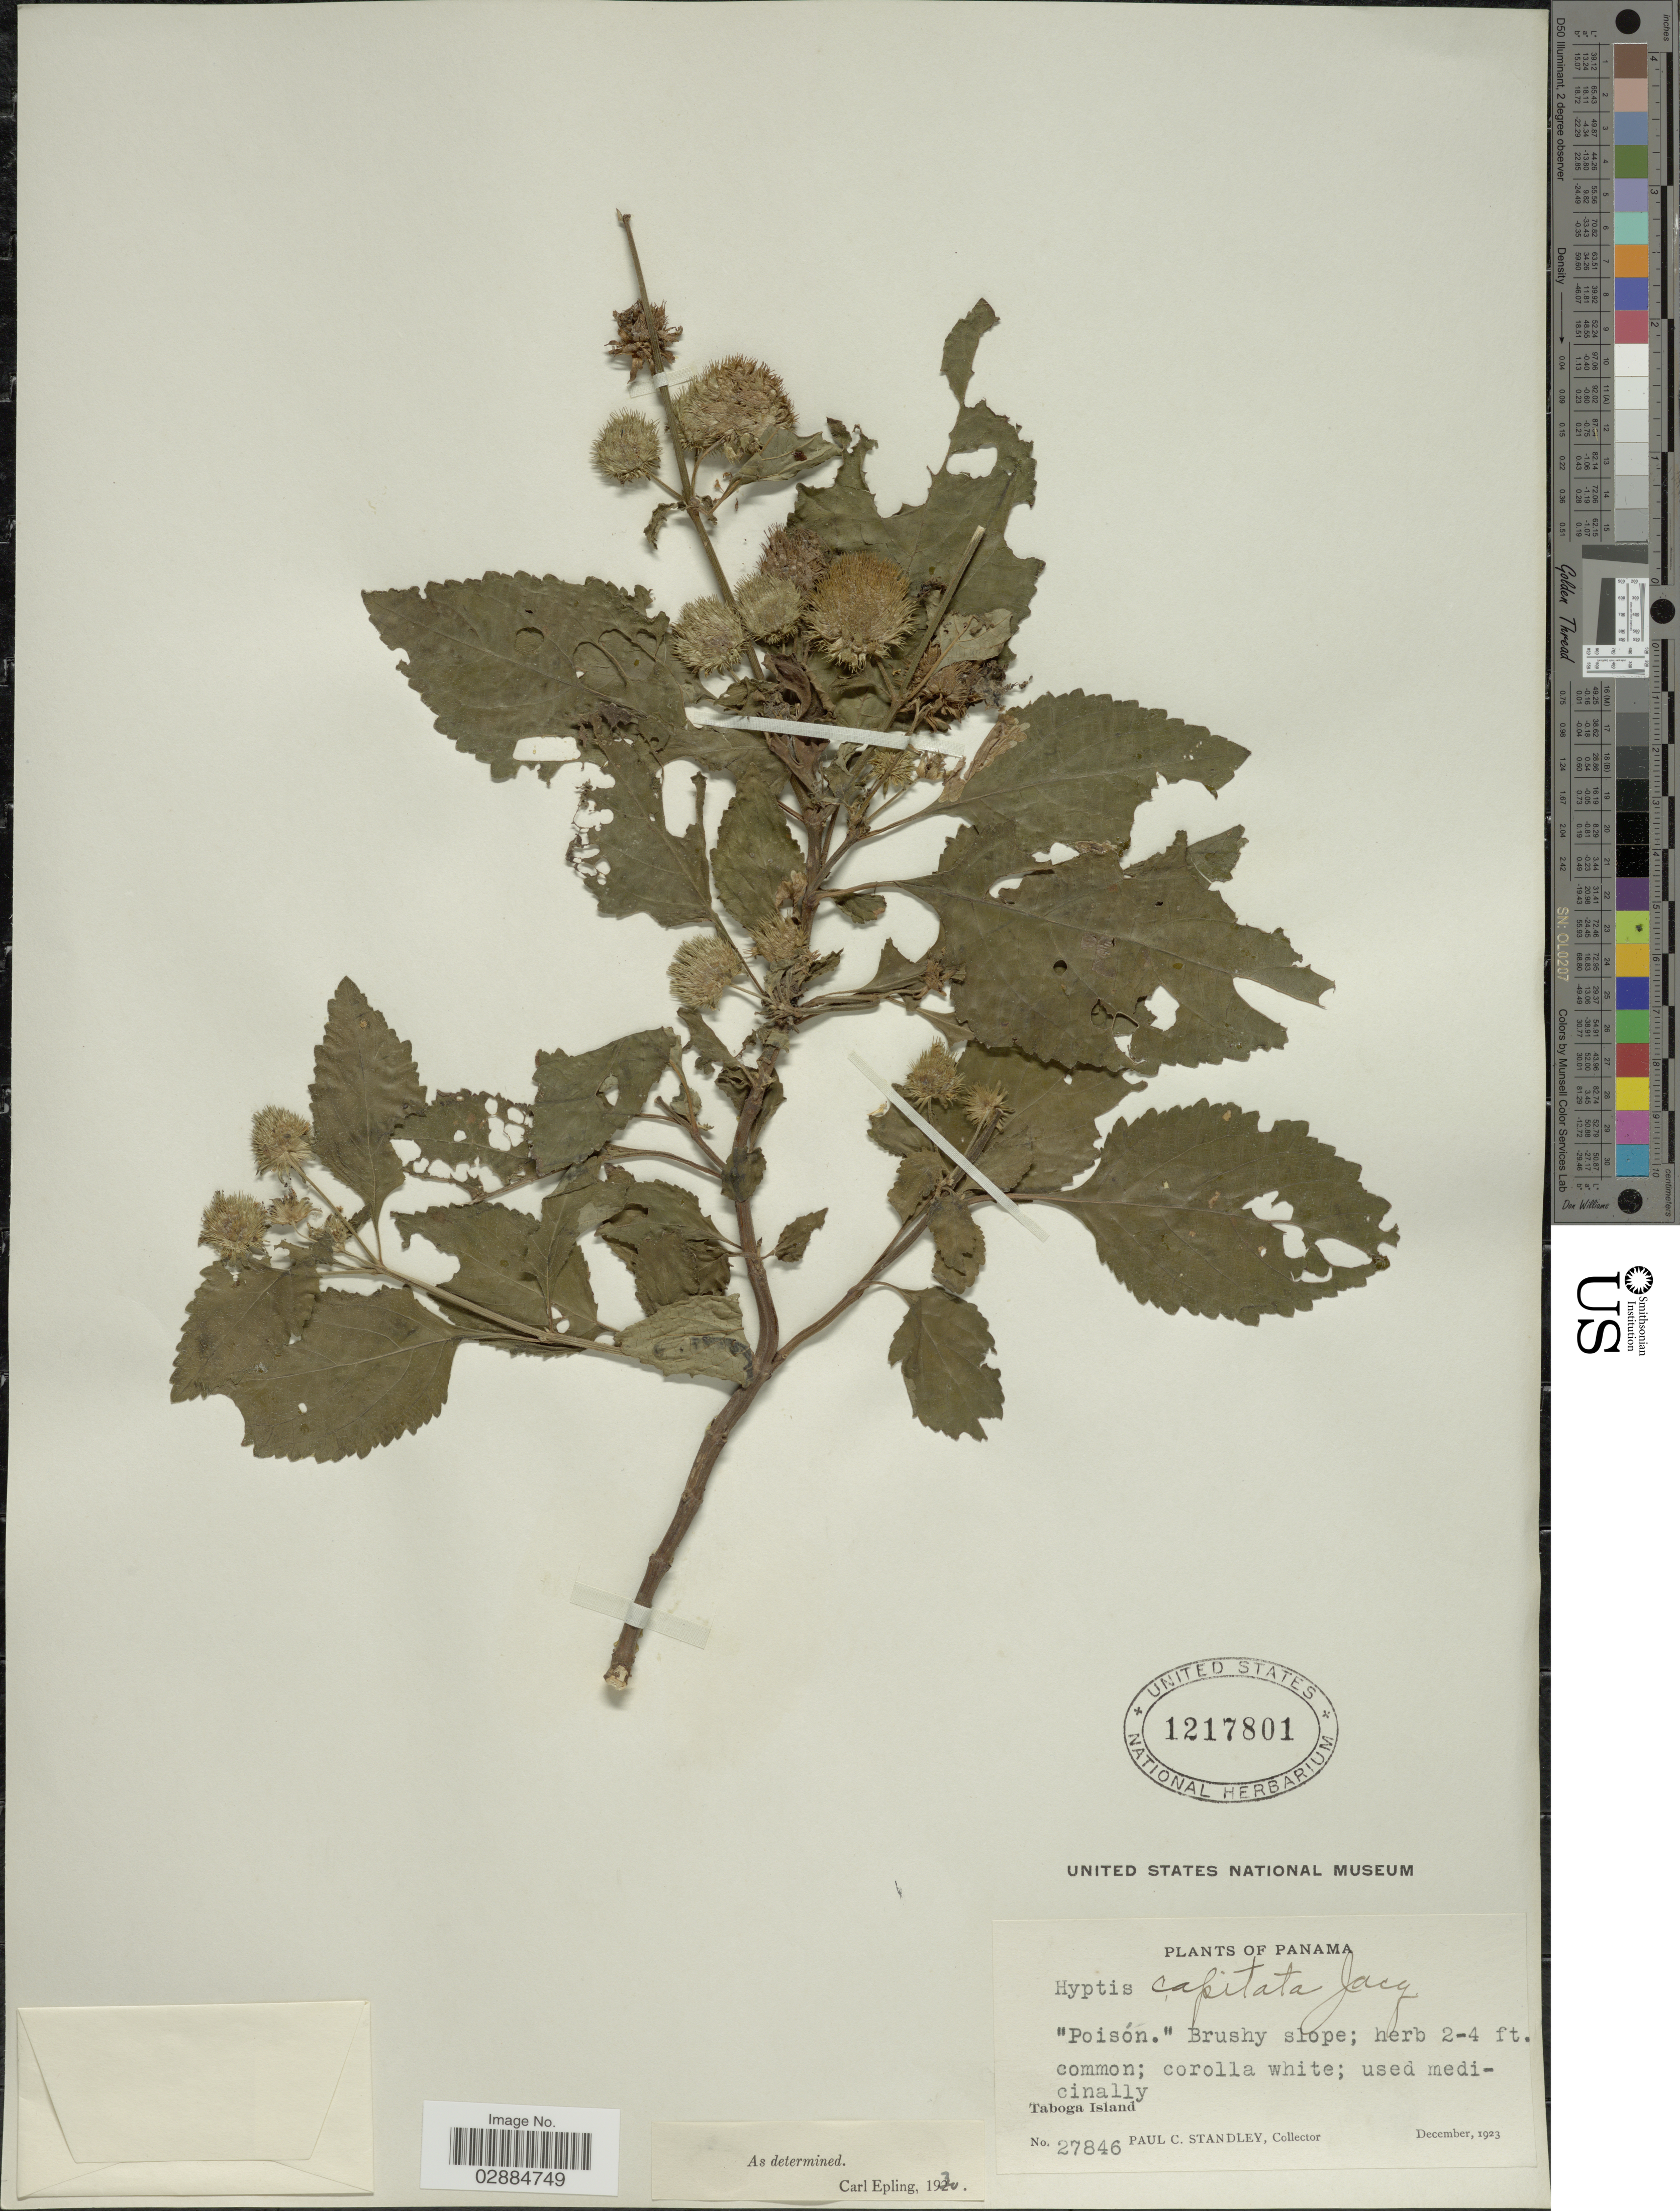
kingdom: Plantae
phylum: Tracheophyta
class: Magnoliopsida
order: Lamiales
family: Lamiaceae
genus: Hyptis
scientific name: Hyptis capitata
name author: Jacq.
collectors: P. C. Standley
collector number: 27846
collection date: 1923-12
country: Panama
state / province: Panamá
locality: Taboga Island.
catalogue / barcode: US 1217801